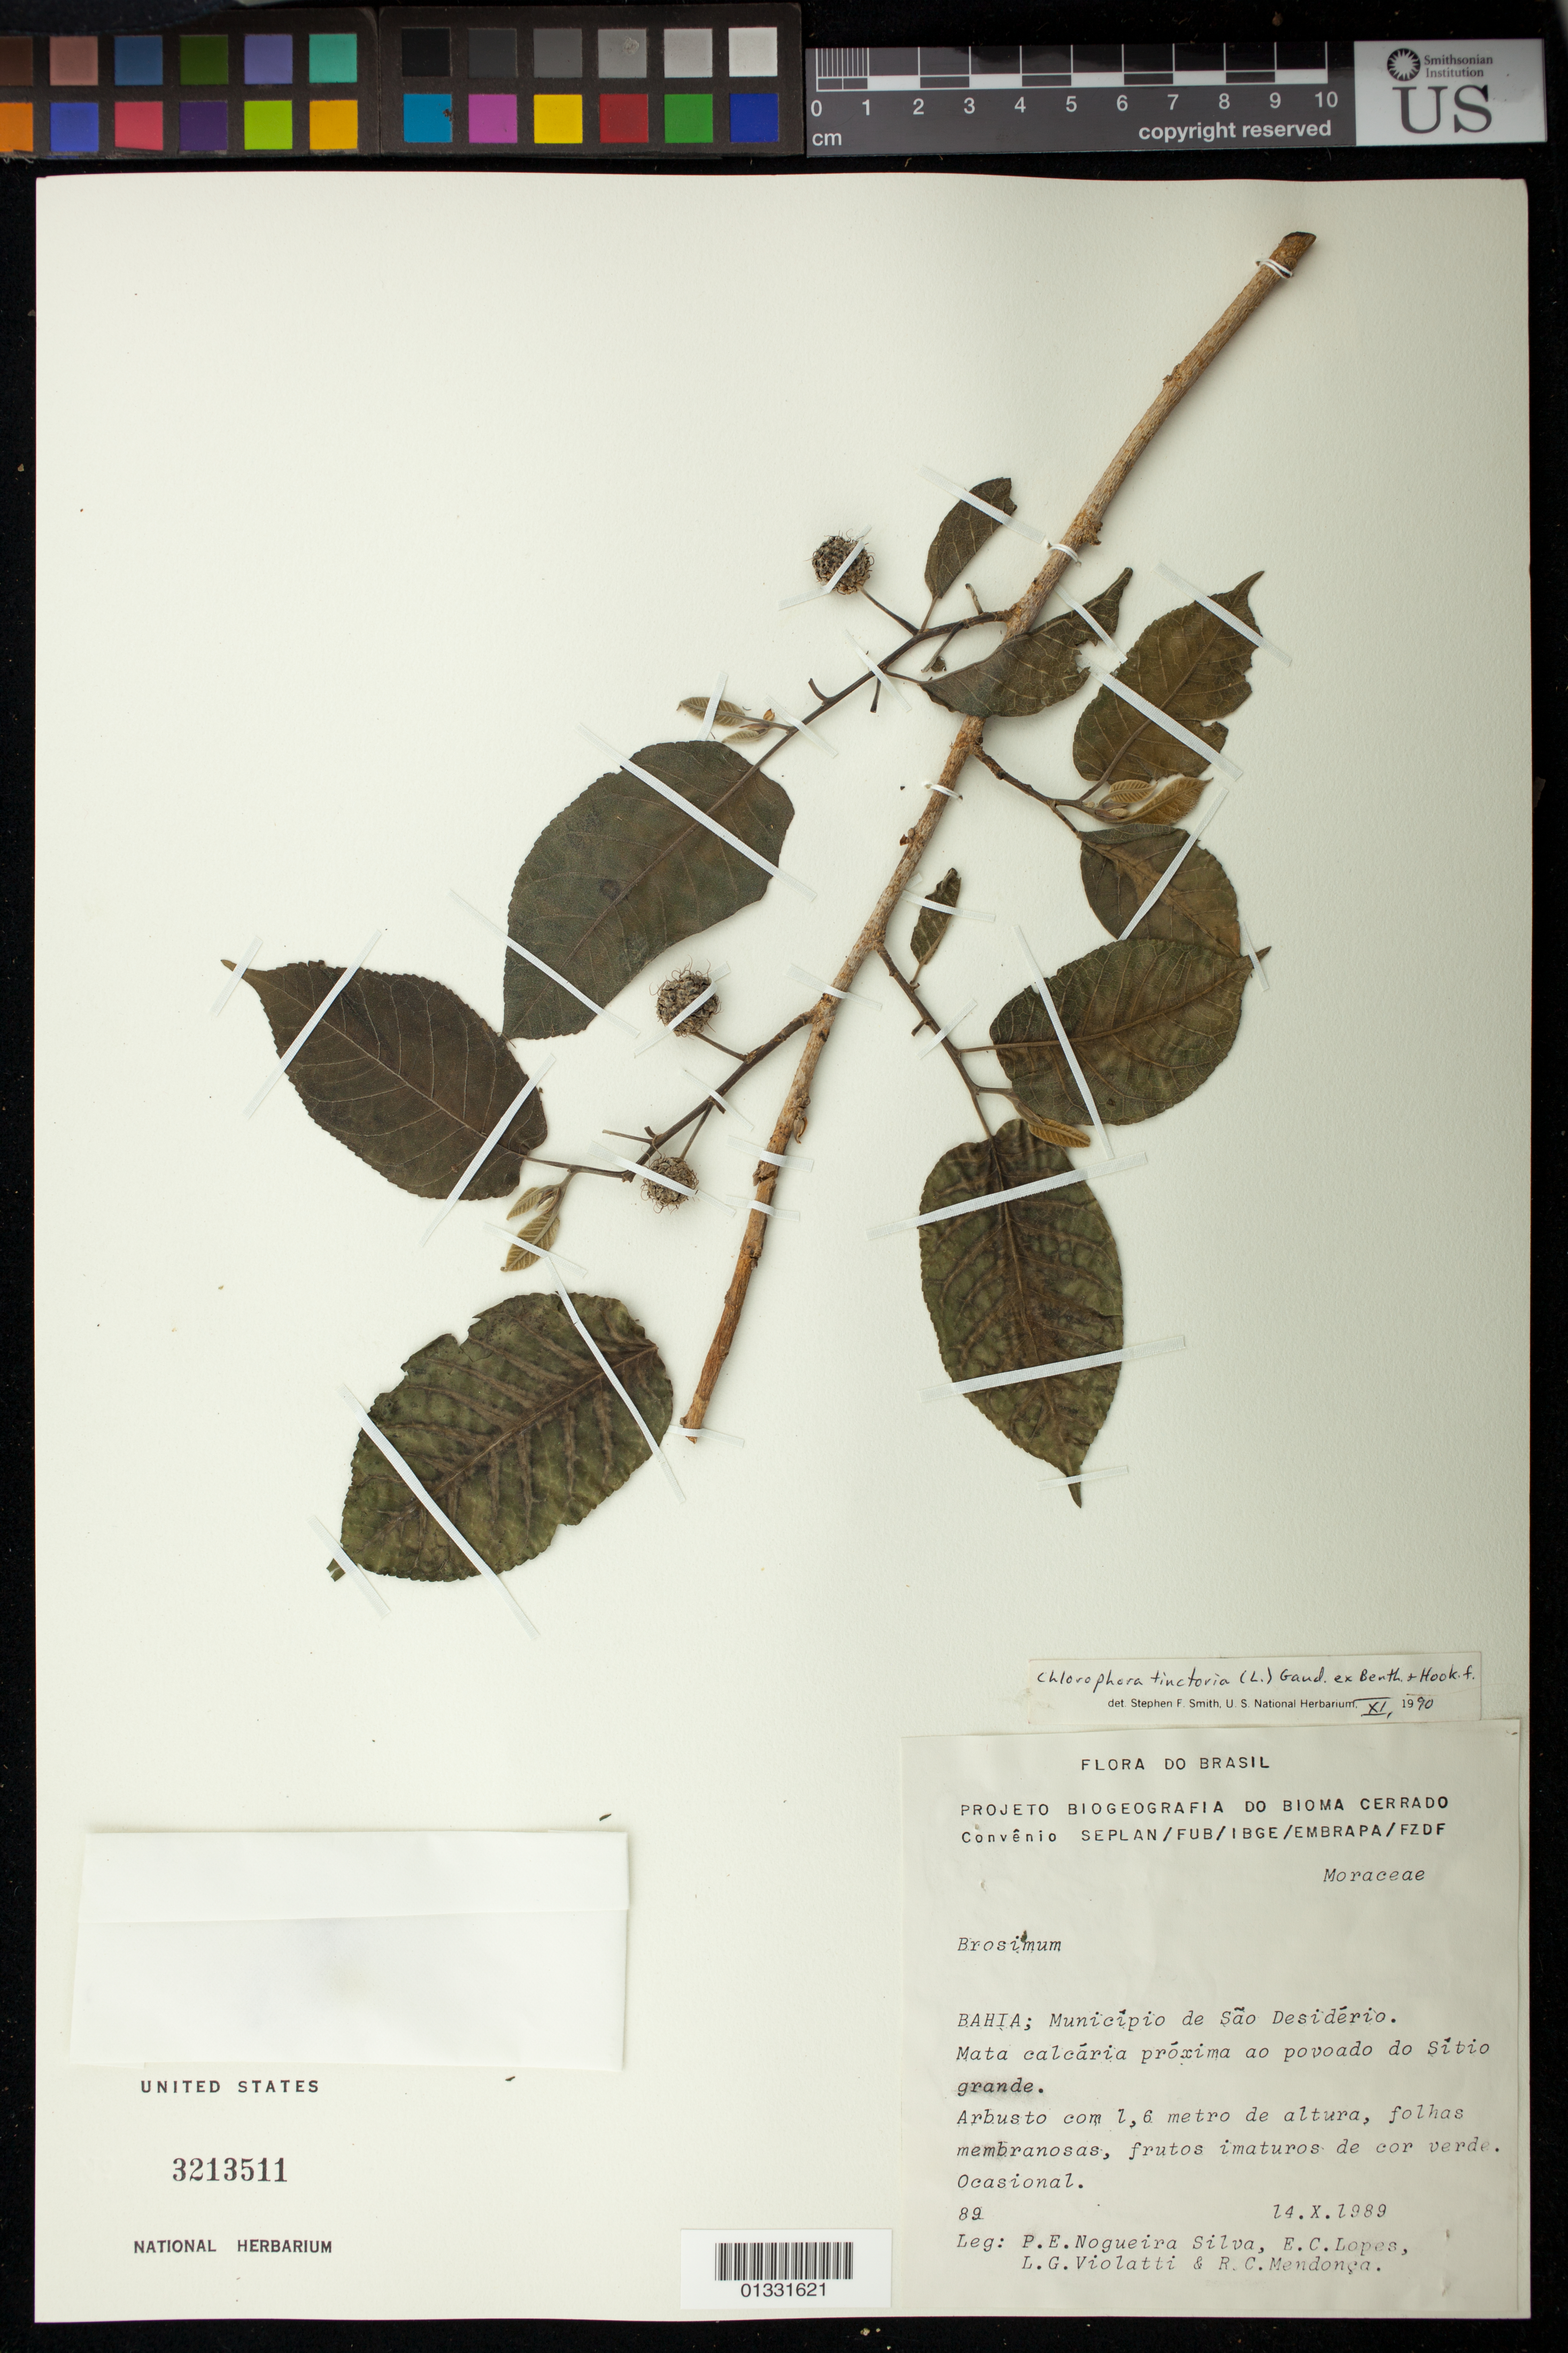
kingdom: Plantae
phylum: Tracheophyta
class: Magnoliopsida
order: Rosales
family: Moraceae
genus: Maclura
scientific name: Maclura tinctoria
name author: (L.) D. Don ex Steud.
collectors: P. E. N. Silva, E. C. Lopes, L. Violatti & R. C. Mendonça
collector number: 89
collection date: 1989-10-14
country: Brazil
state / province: Bahia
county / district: São Desidério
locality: Mata calcária próxima ao povoado do Sítio grande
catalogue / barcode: US 3213511